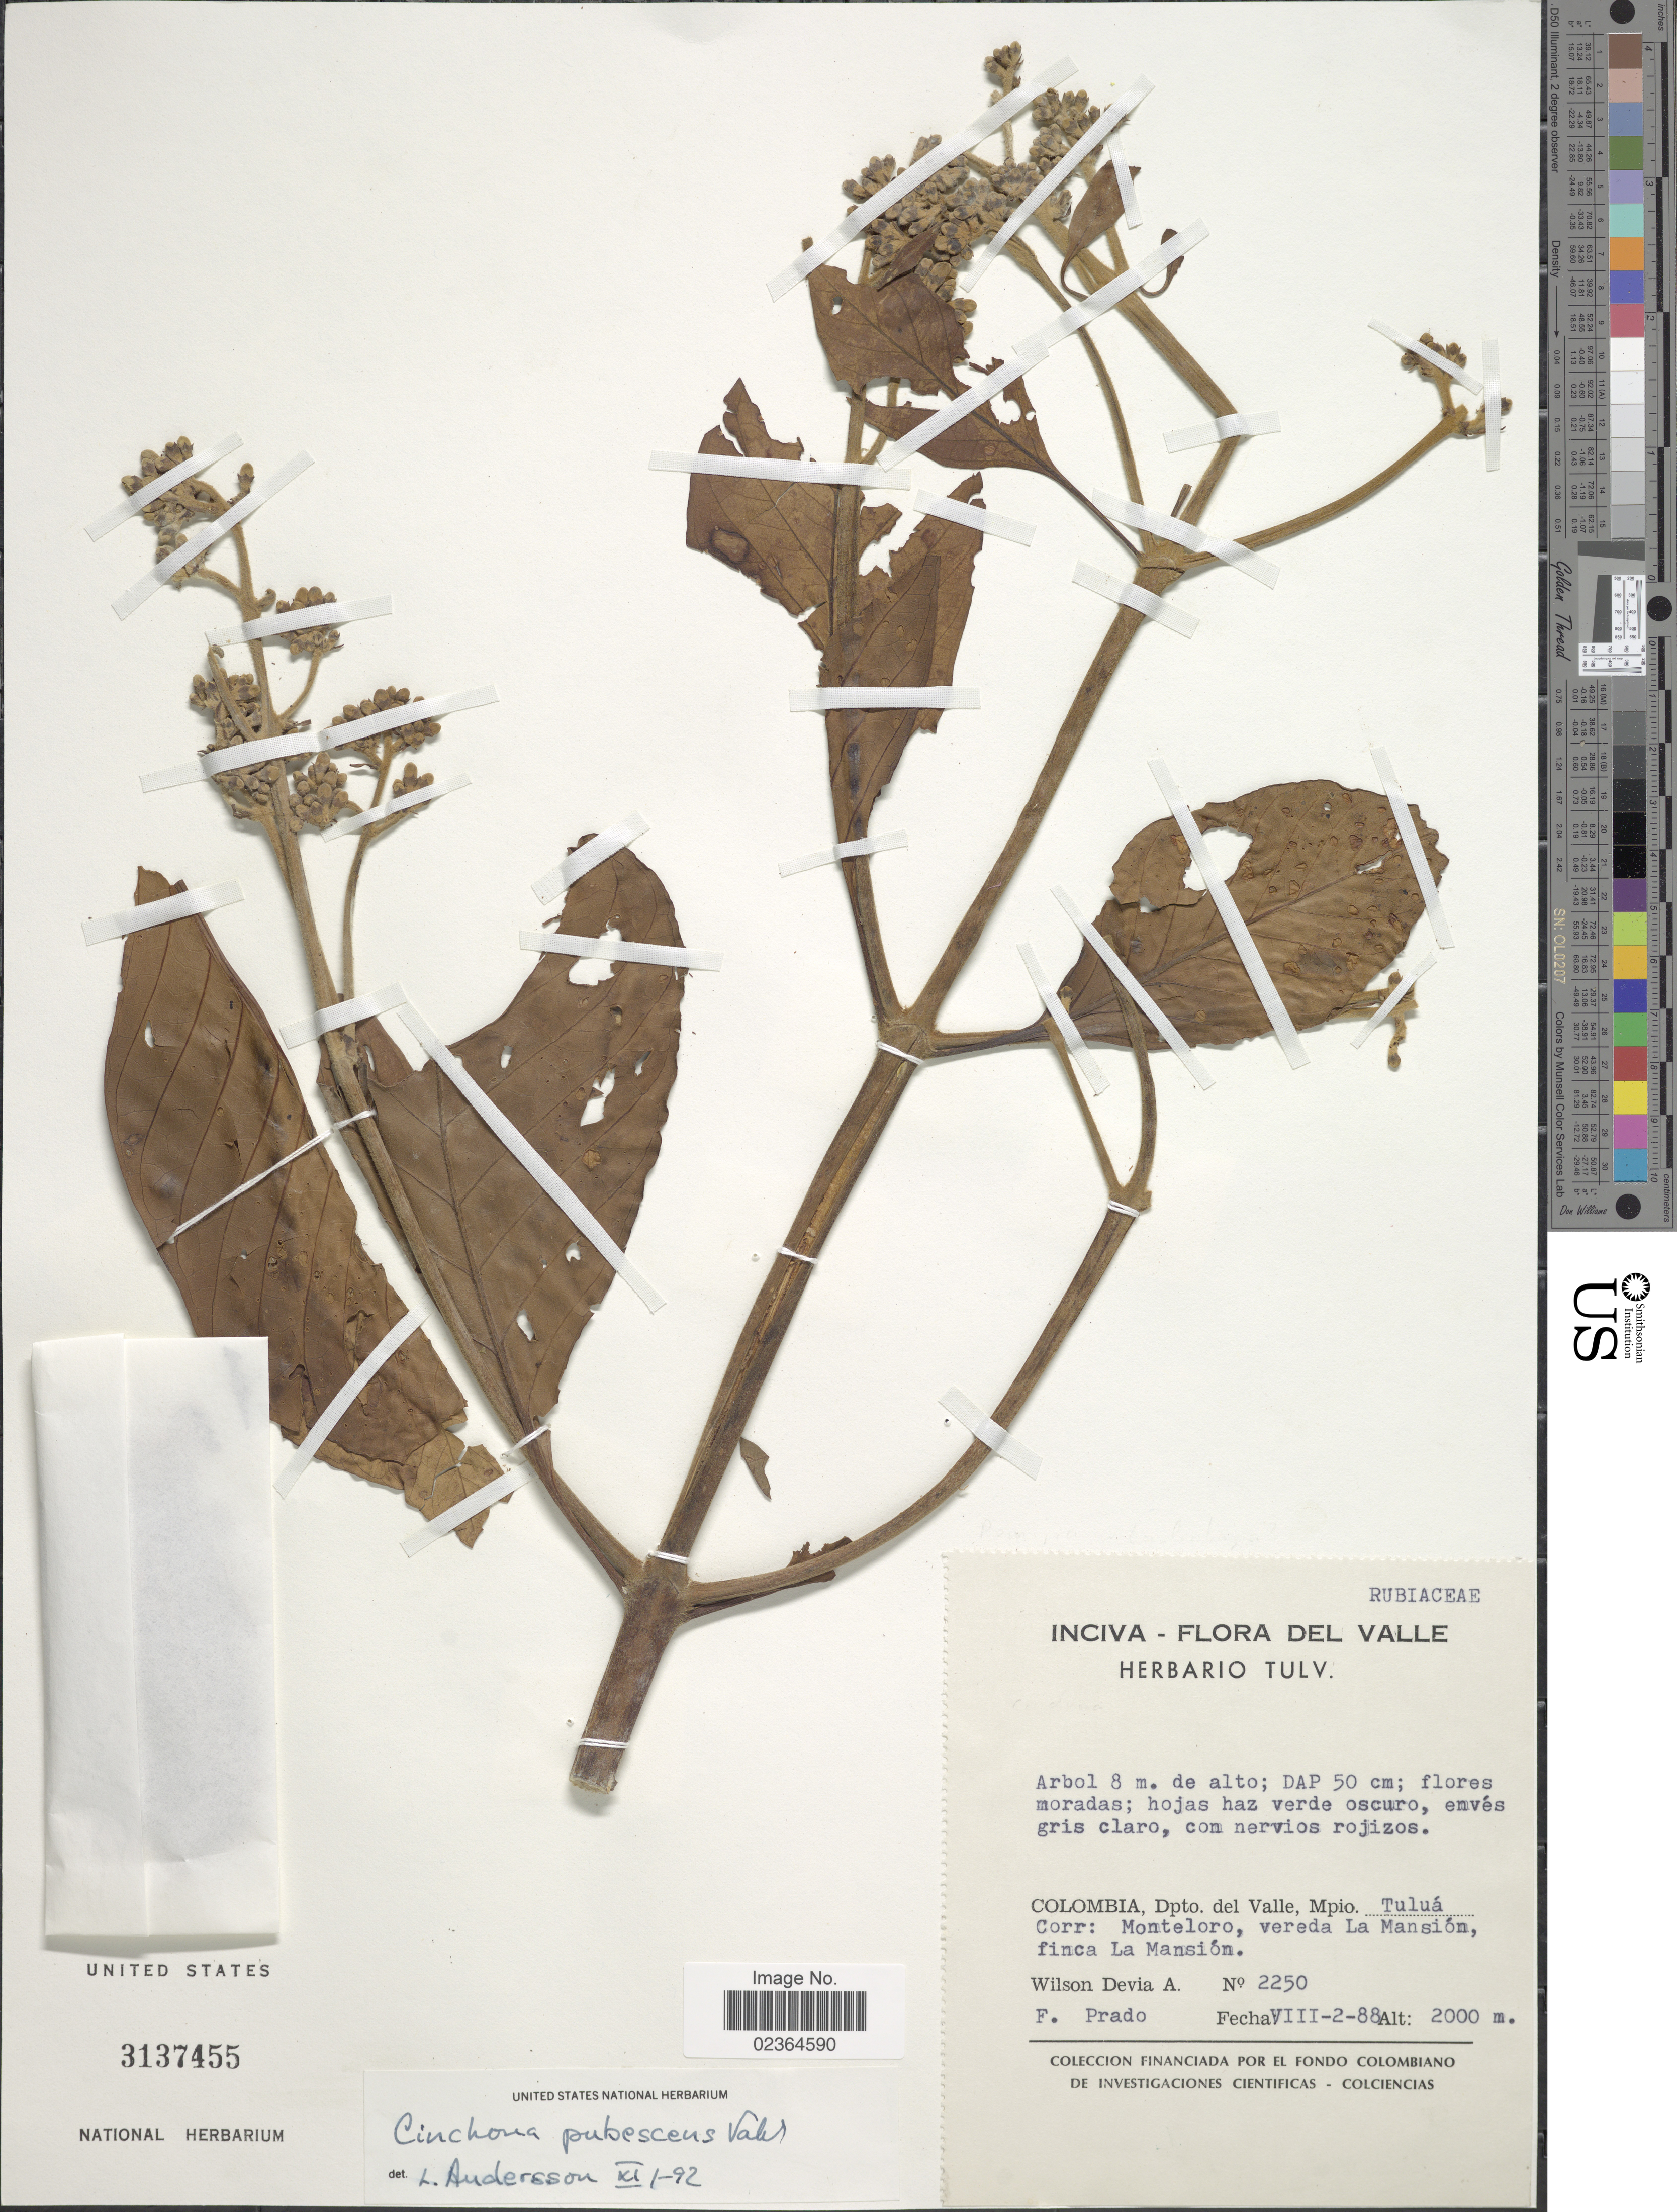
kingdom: Plantae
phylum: Tracheophyta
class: Magnoliopsida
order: Gentianales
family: Rubiaceae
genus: Cinchona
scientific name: Cinchona pubescens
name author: Vahl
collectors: W. Devia A. & F. Prado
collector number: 2250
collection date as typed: Transcribed d/m/y: 2/8/88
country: Colombia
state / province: Valle del Cauca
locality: Dpto. del Valle, Mpio. Tuluá Corr: Monteloro, vereda La Mansión, finca La Mansión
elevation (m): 2000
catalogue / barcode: US 3137455